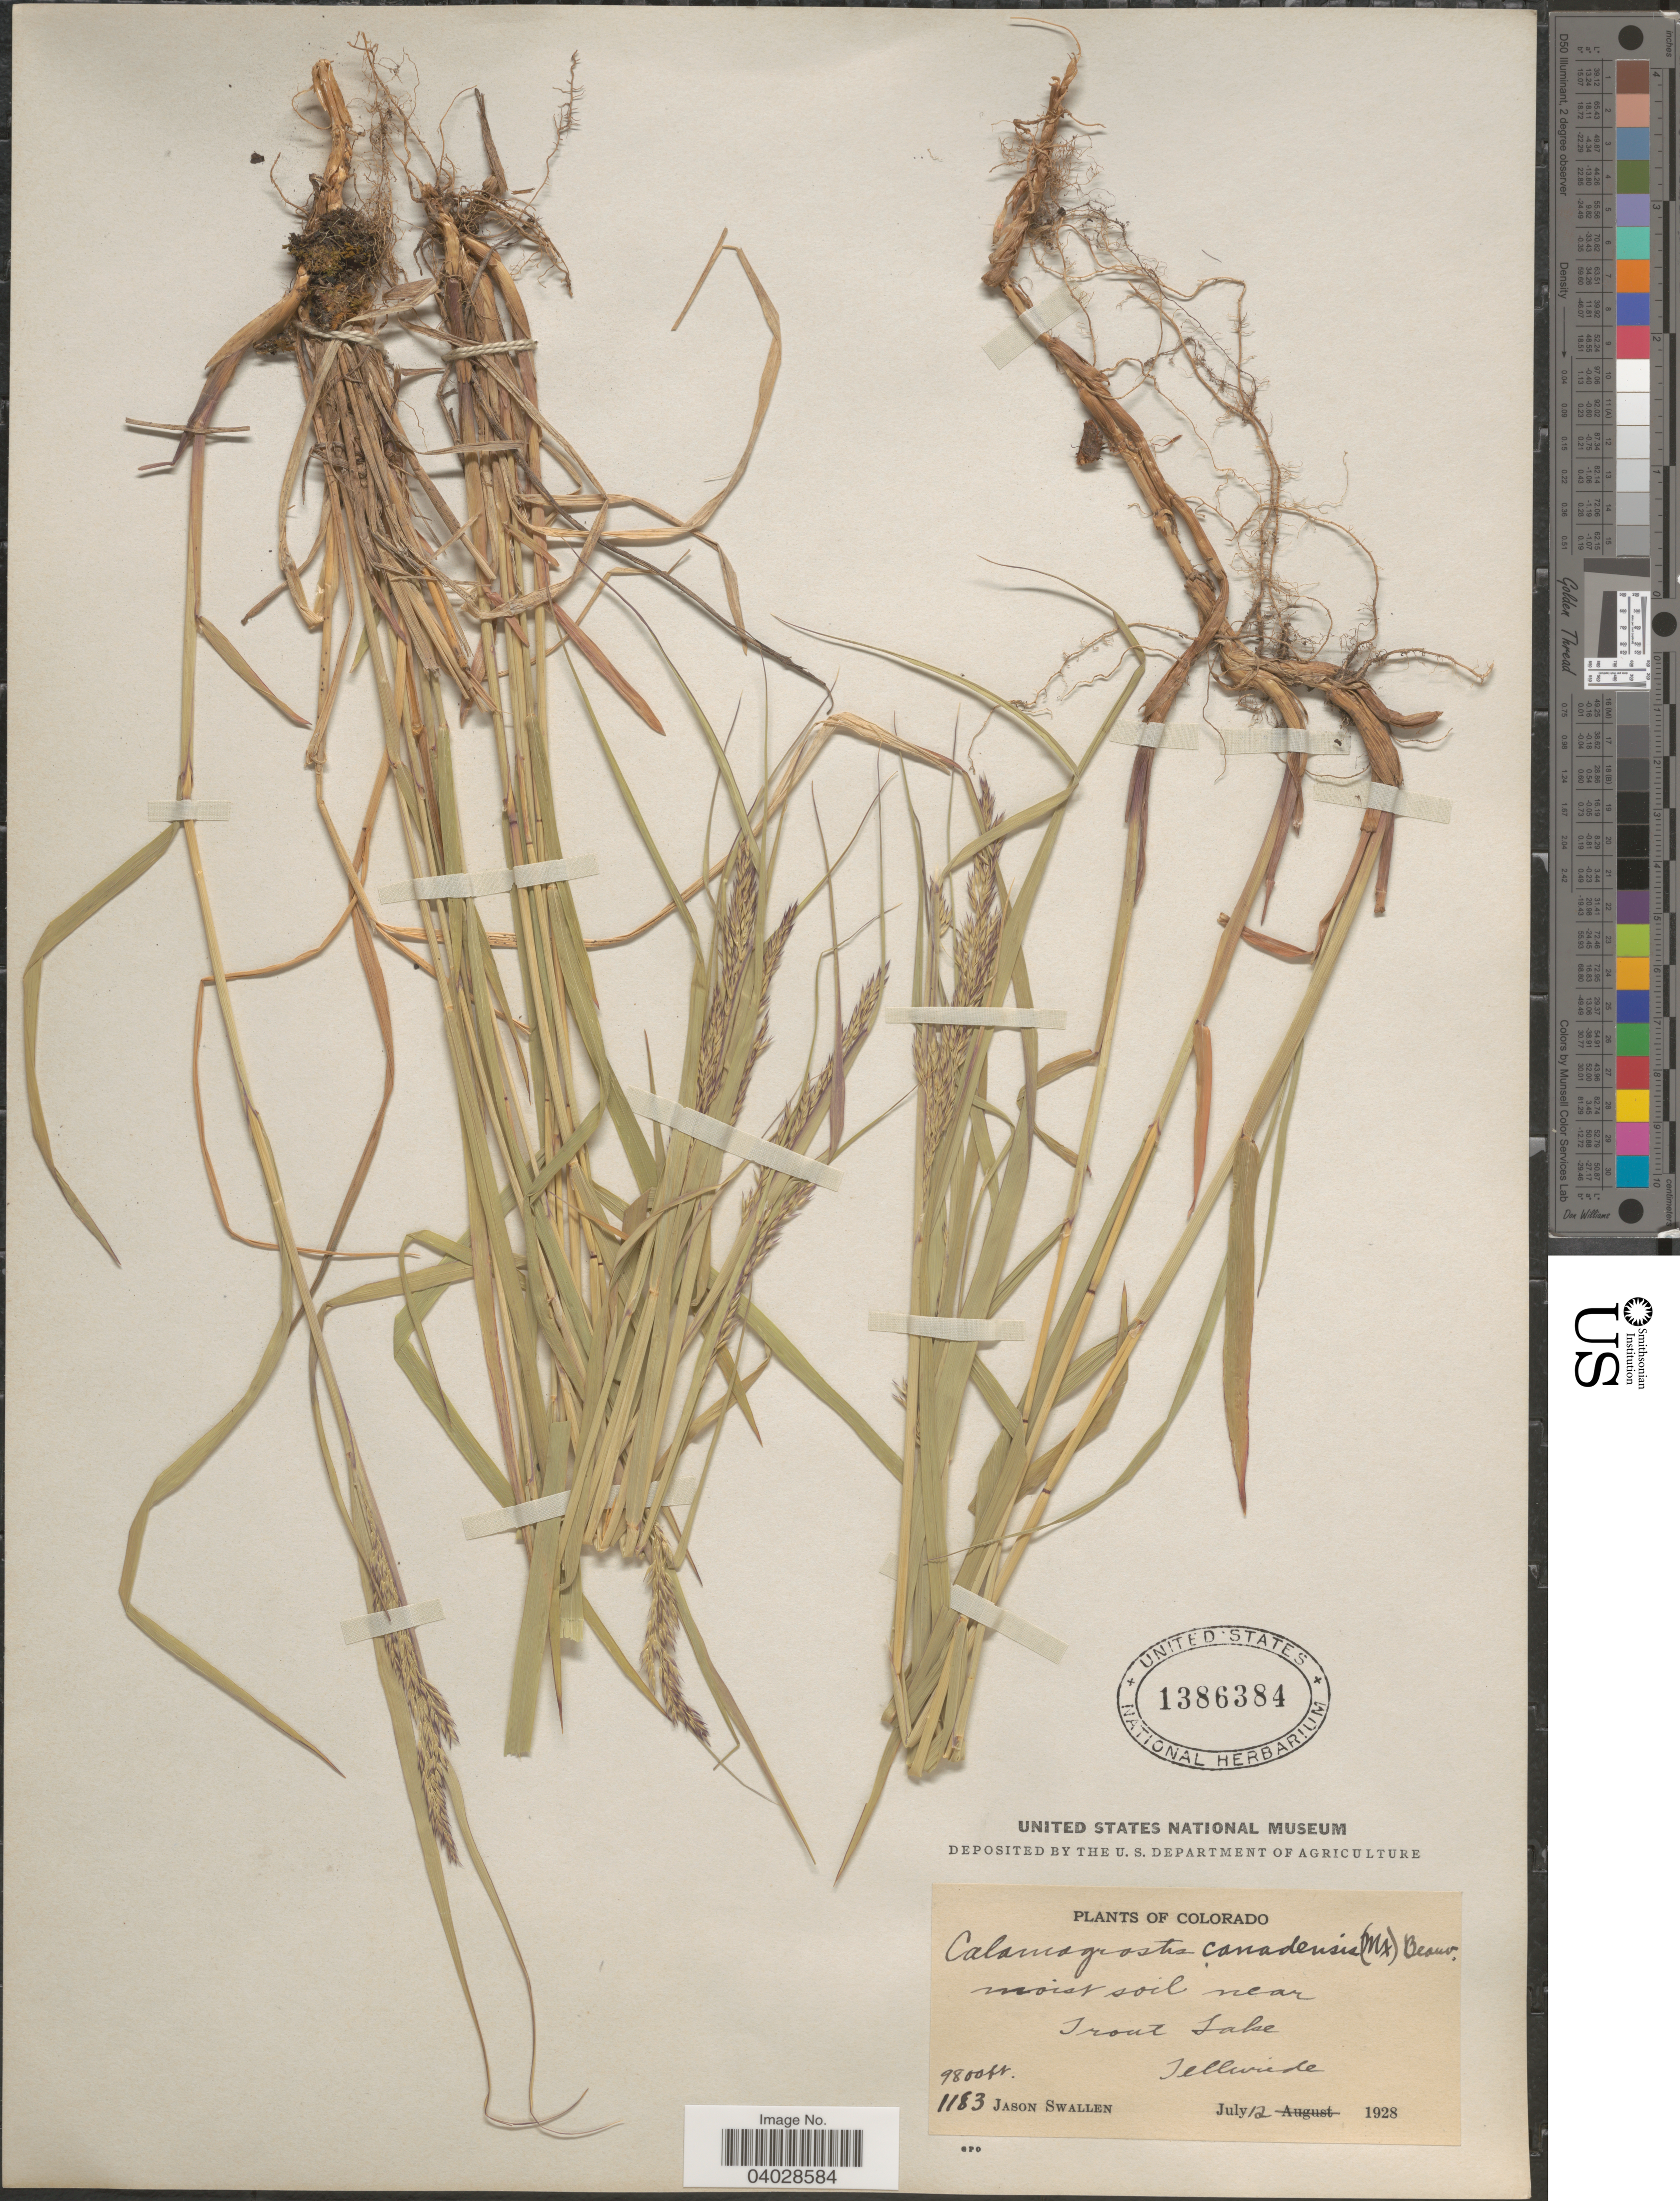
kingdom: Plantae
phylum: Tracheophyta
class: Liliopsida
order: Poales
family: Poaceae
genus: Calamagrostis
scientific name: Calamagrostis canadensis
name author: (Michx.) P. Beauv.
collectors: J. R. Swallen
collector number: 1183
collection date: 1928-07-12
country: United States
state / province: Colorado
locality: Moist soil near Trout Lake. Telluride.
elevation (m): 2987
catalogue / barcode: US 1386384